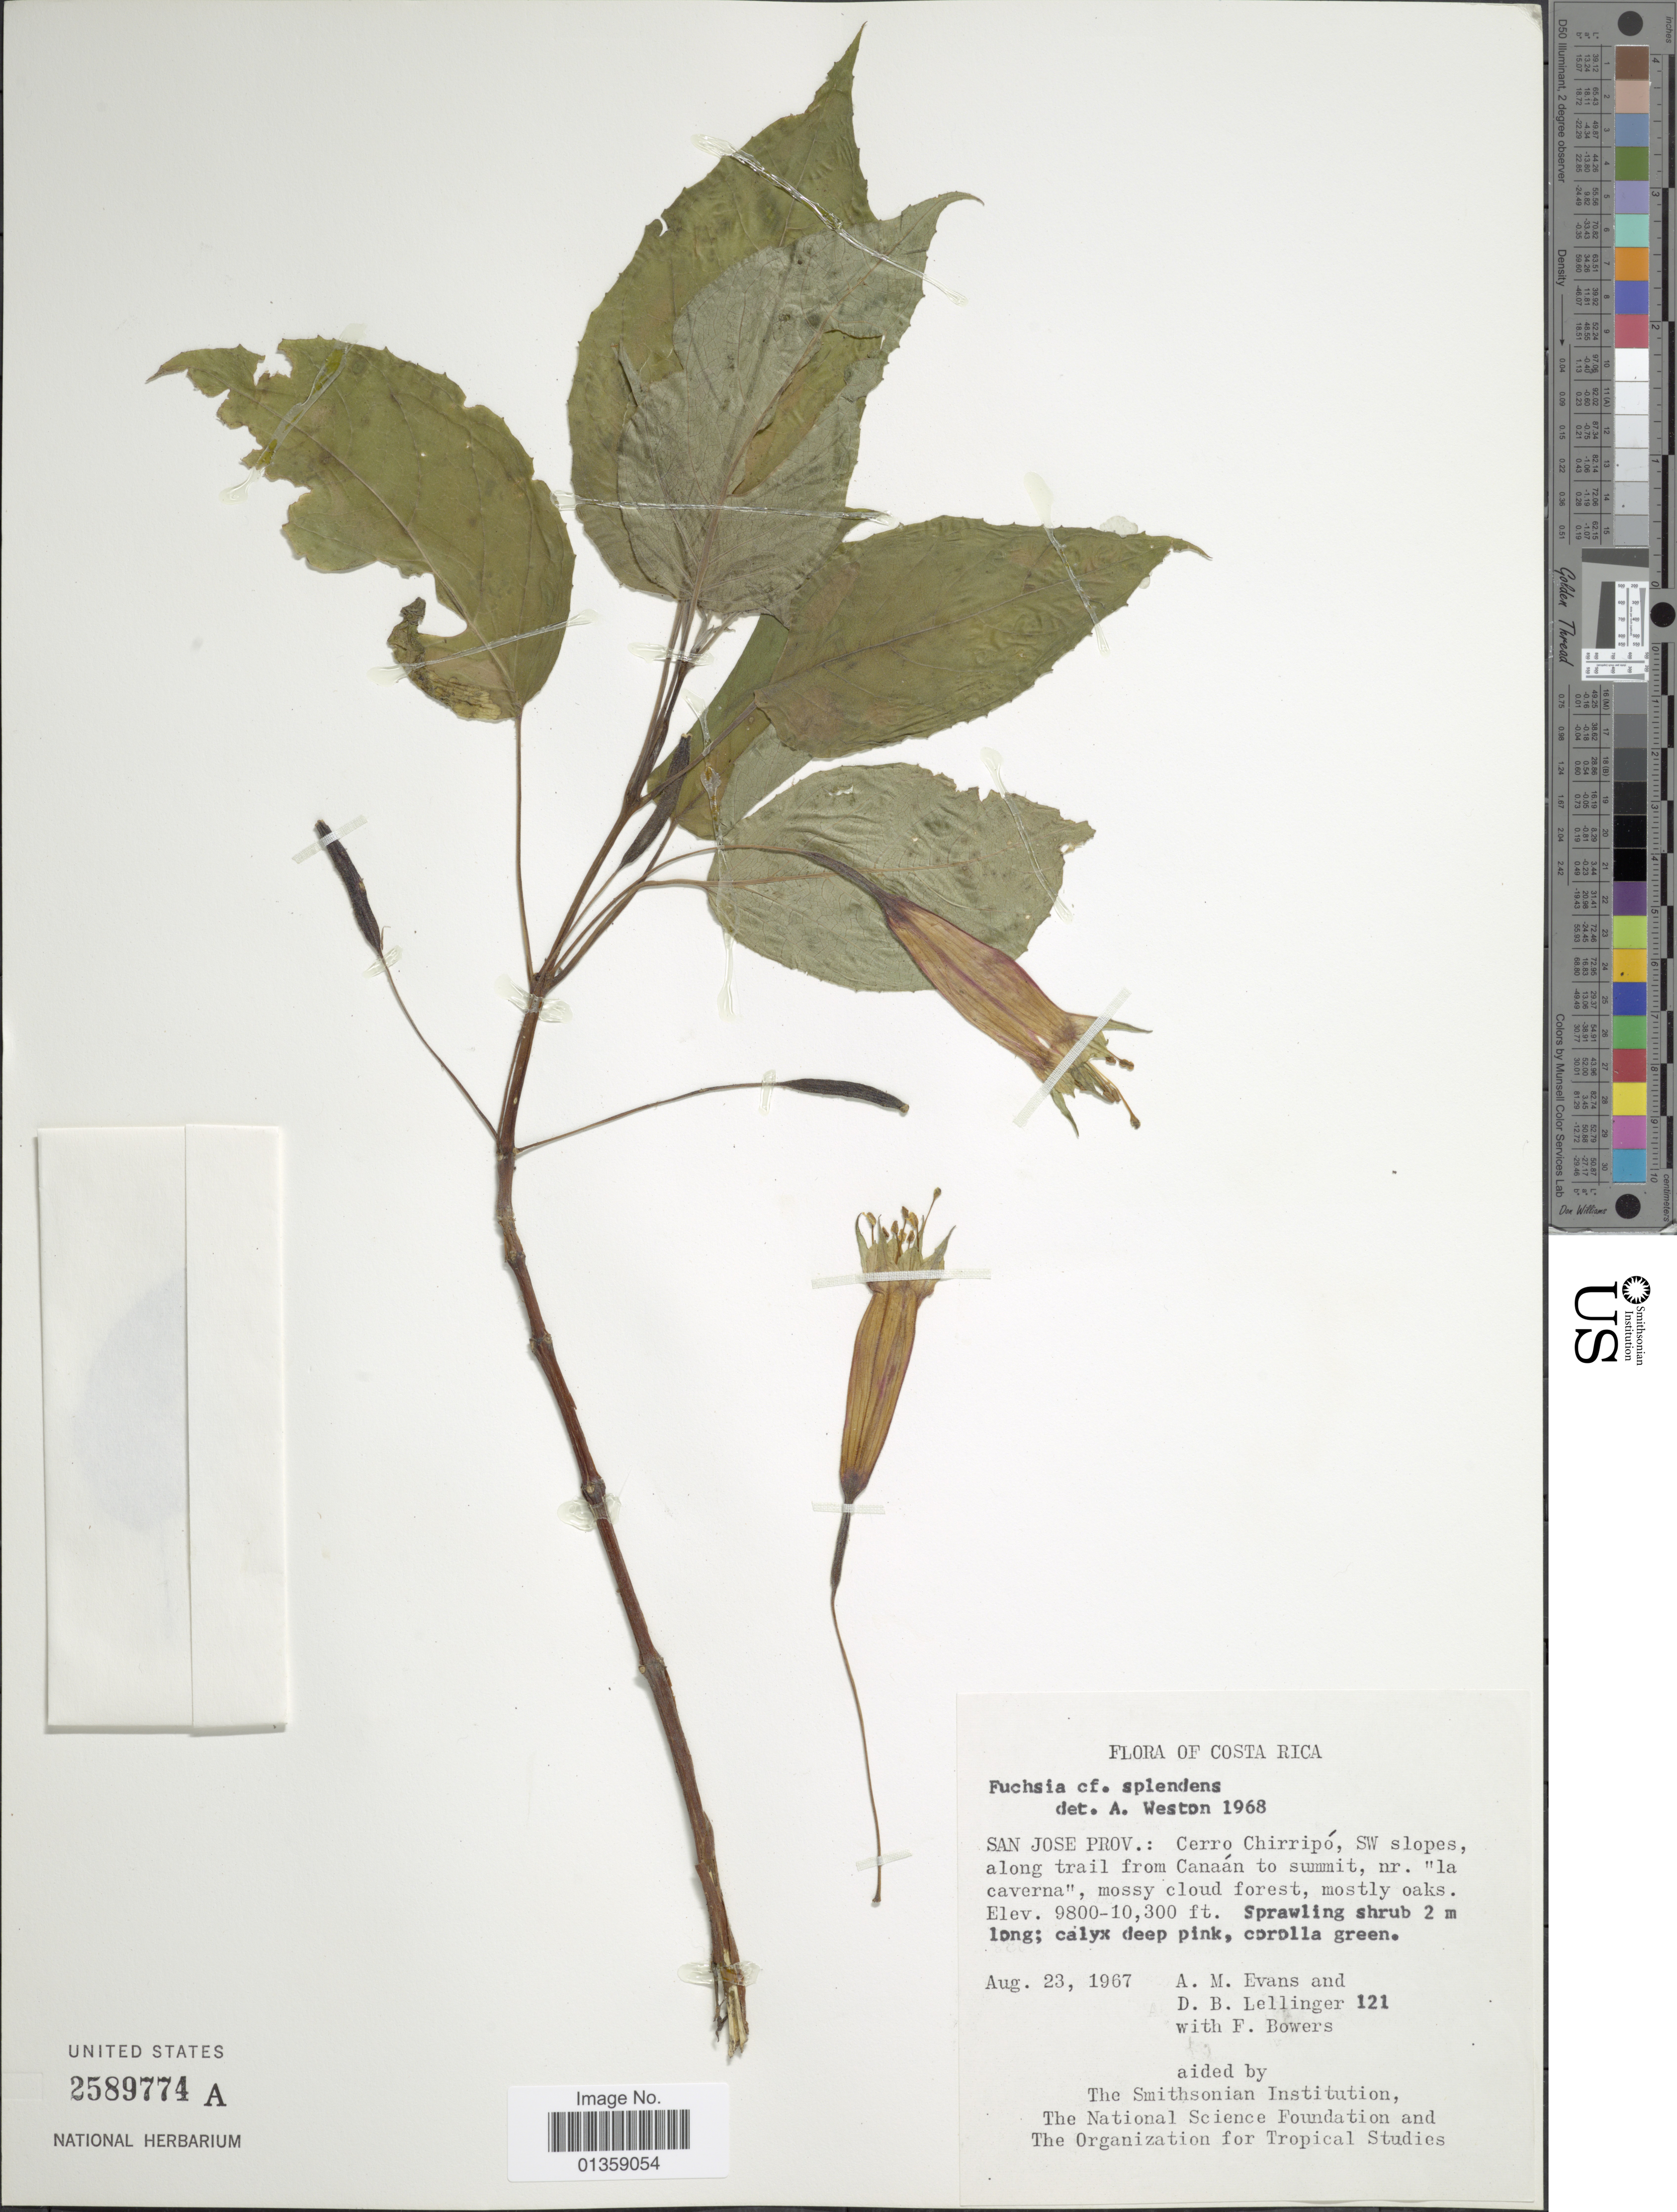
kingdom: Plantae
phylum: Tracheophyta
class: Magnoliopsida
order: Myrtales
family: Onagraceae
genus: Fuchsia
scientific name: Fuchsia splendens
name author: Zucc.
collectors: A. M. Evans, D. B. Lellinger & F. Bowers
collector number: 121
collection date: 1967-08-23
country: Costa Rica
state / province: San José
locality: Cerro Chirripó, SW slopes, along trail from Canaán to summit, nr. "la caverna"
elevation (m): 2987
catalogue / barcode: US 2589774A